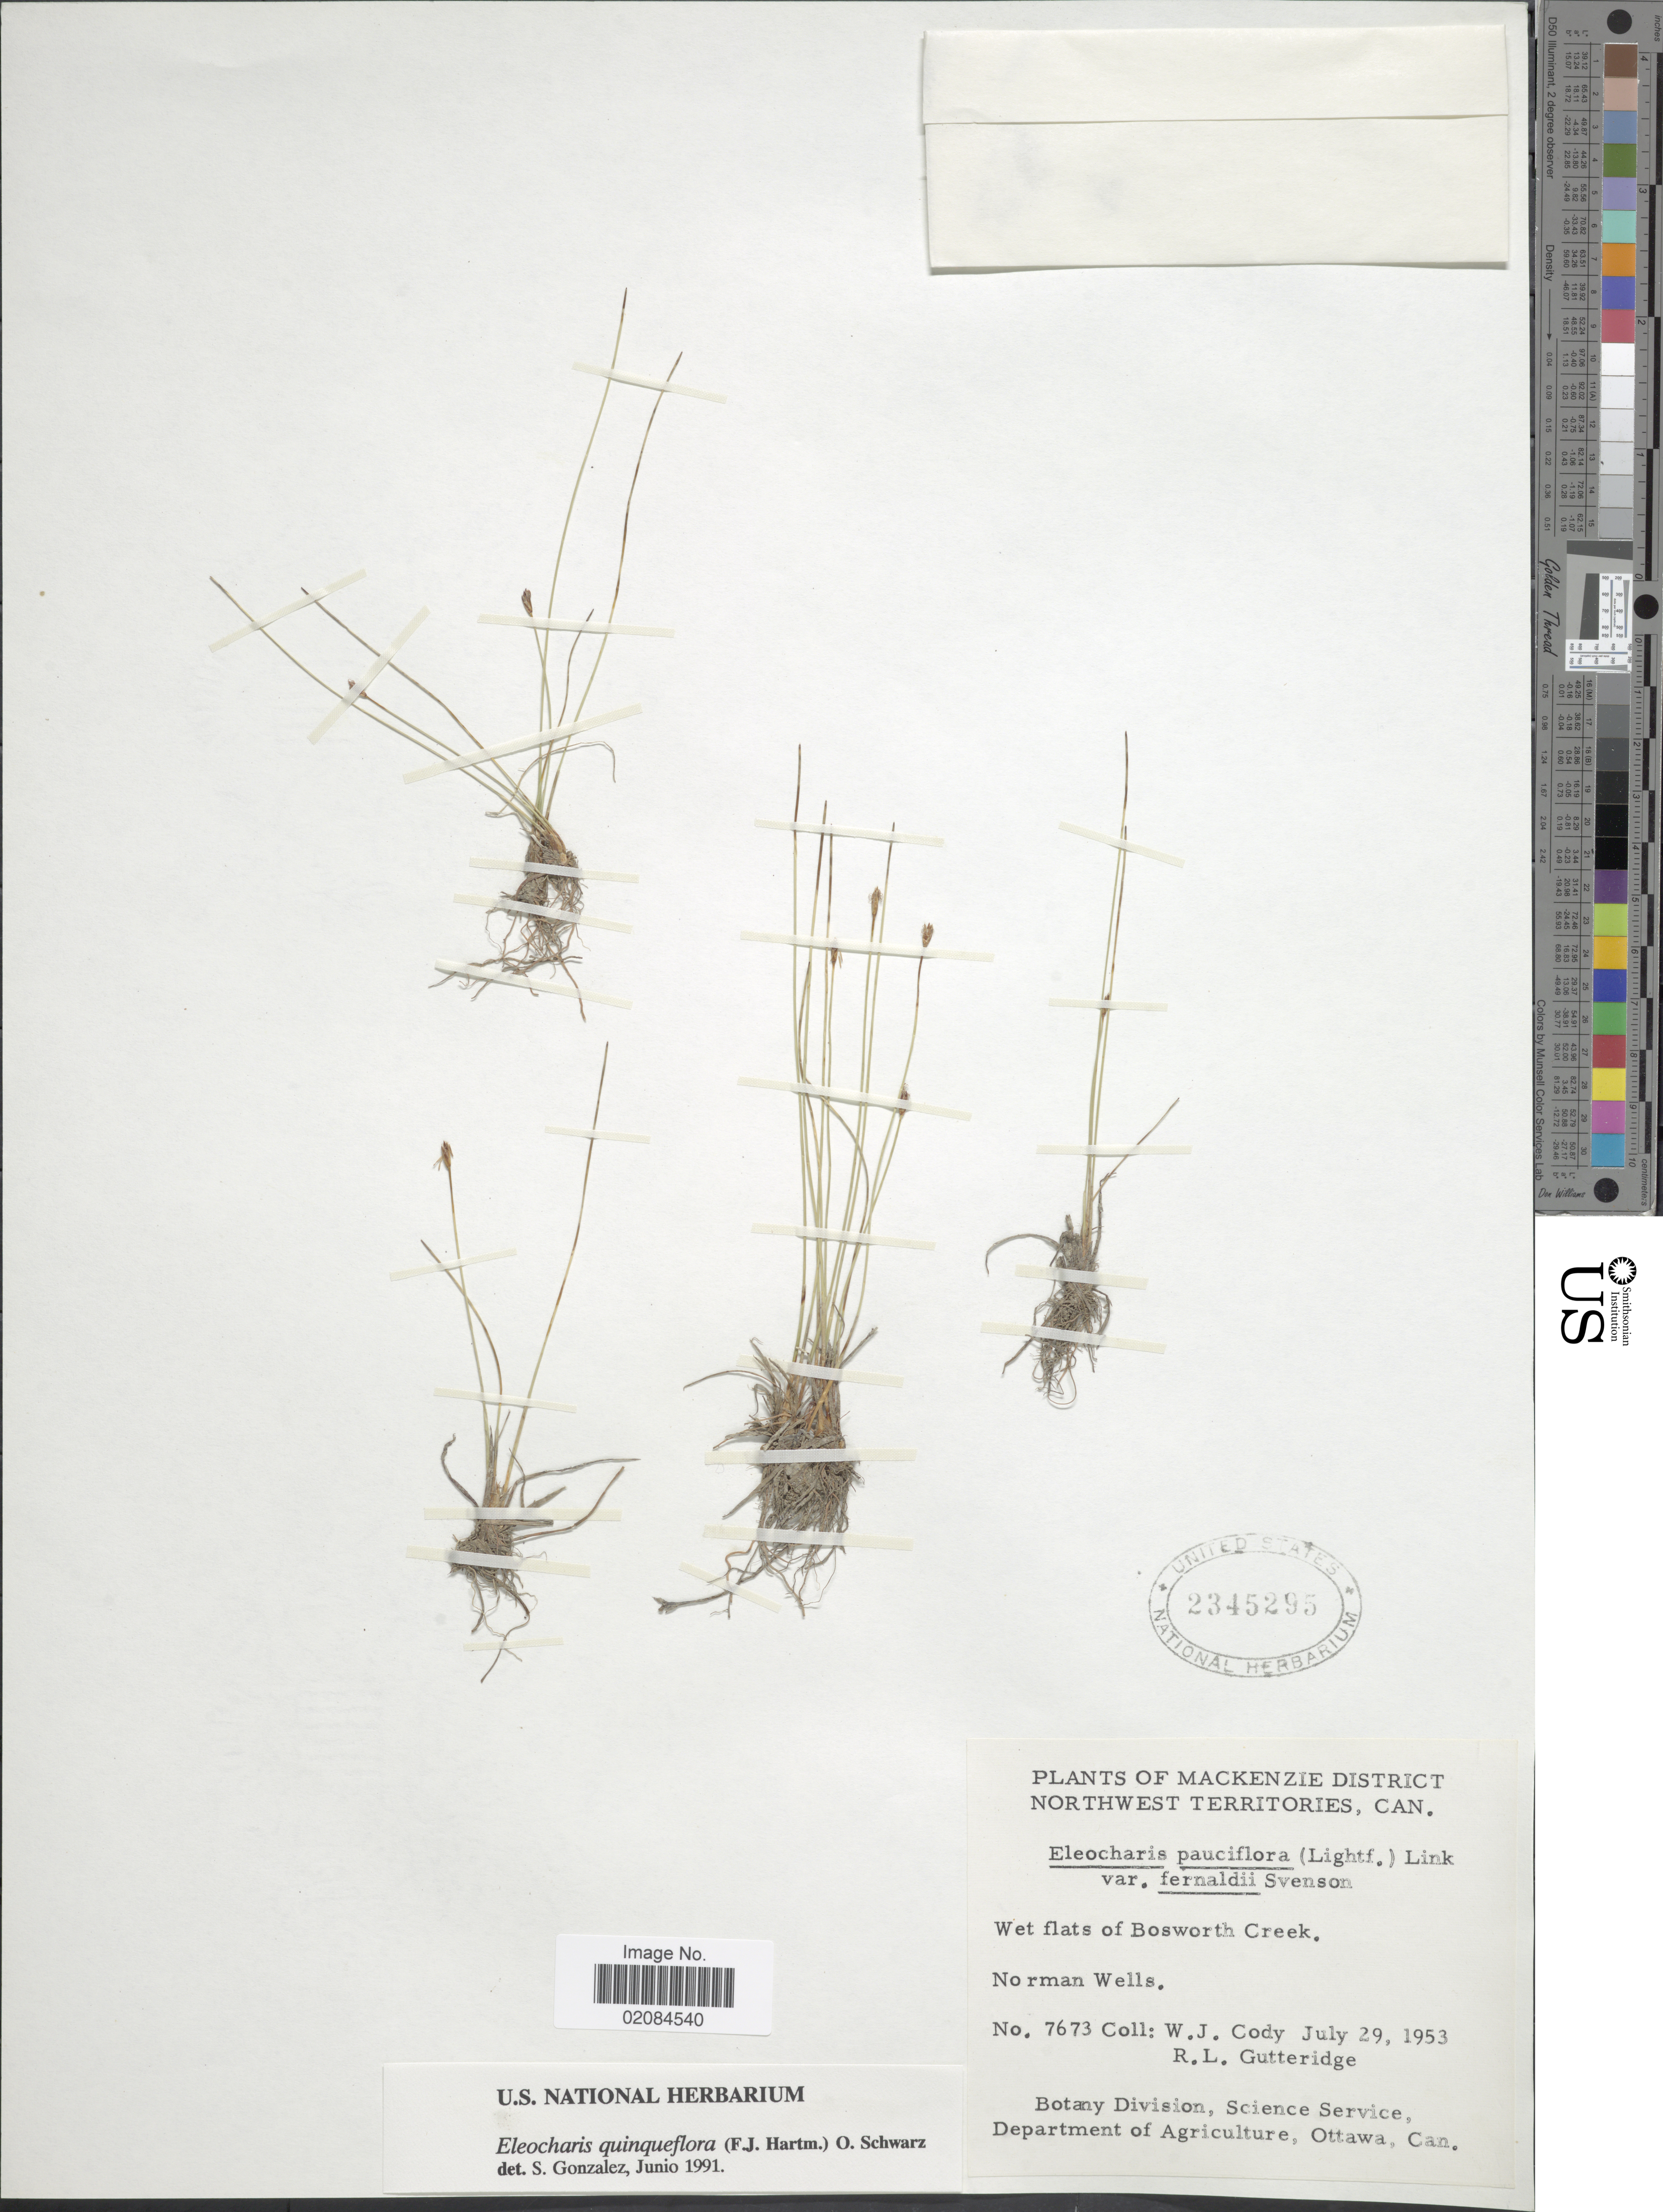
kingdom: Plantae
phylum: Tracheophyta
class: Liliopsida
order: Poales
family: Cyperaceae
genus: Eleocharis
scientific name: Eleocharis quinqueflora subsp. fernaldii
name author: (Svenson) Hultén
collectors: W. Cody & R. Gutteridge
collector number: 7673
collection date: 1953-07-29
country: Canada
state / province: Northwest Territories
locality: Mackenzie District, Wet flats of Bosworth Creek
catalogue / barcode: US 2345295